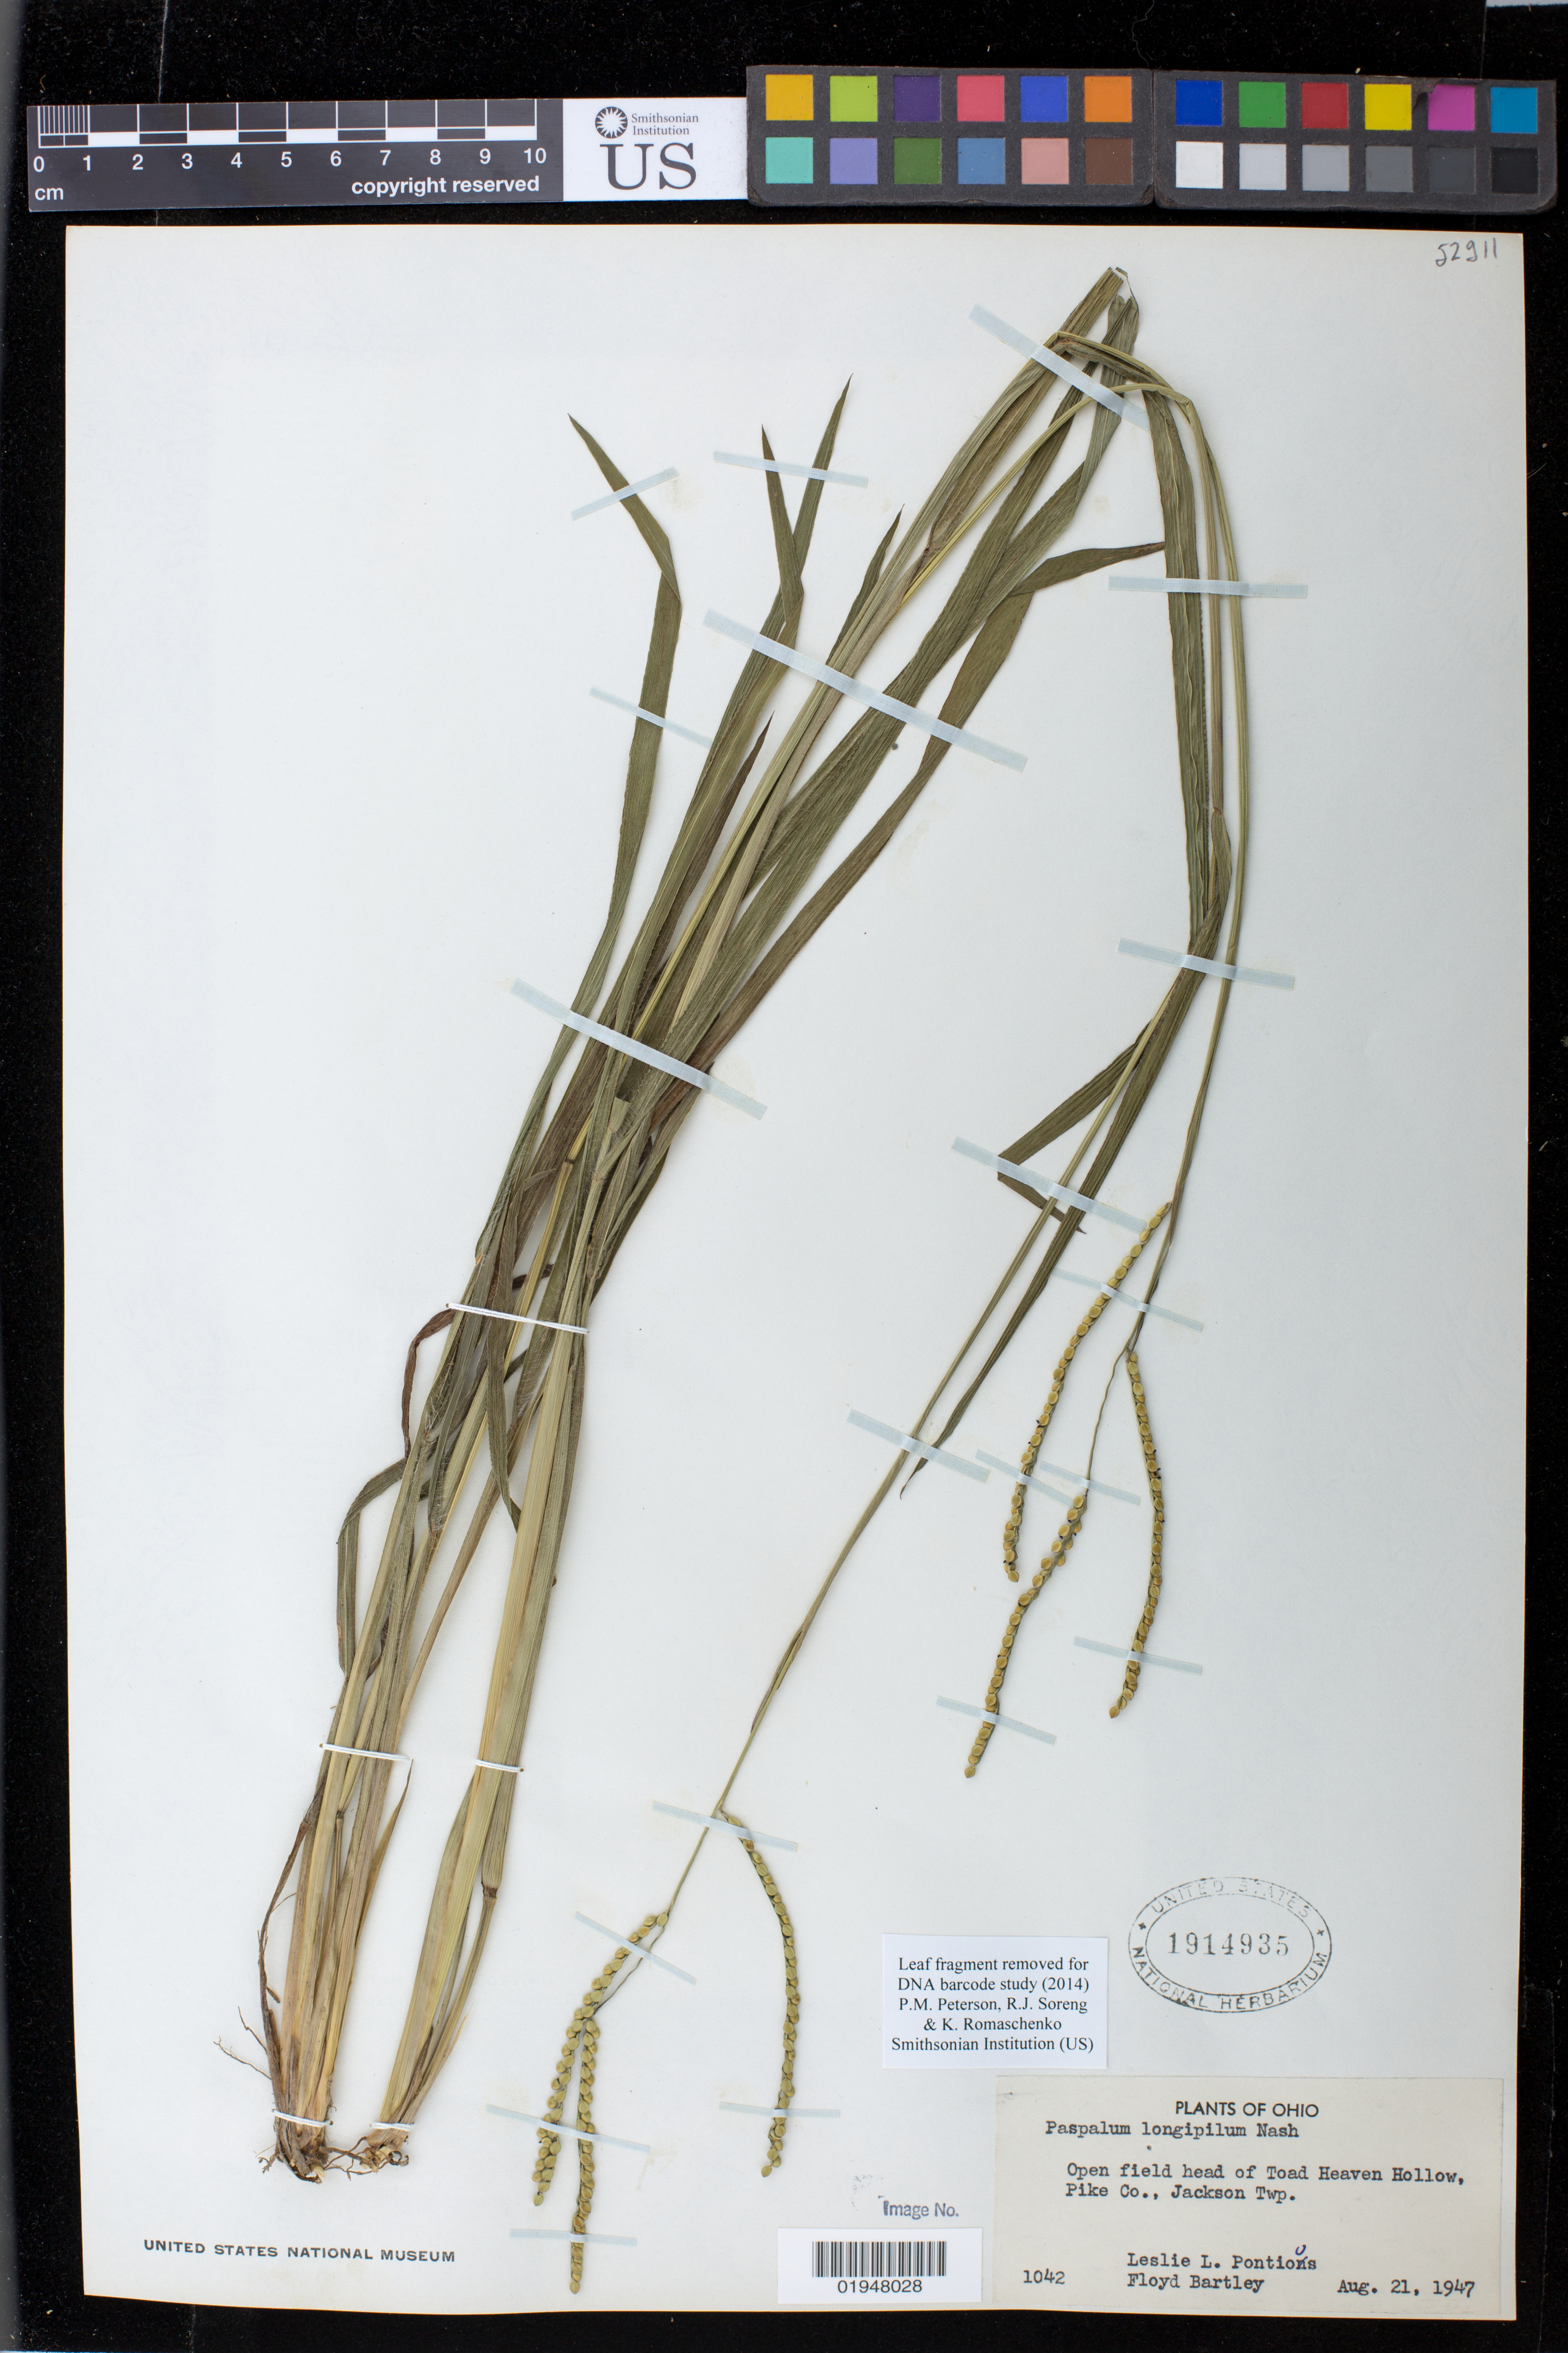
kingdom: Plantae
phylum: Tracheophyta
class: Liliopsida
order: Poales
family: Poaceae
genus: Paspalum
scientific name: Paspalum longipilum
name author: Nash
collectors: L. L. Pontious & F. Bartley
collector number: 1042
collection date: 1947-08-21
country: United States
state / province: Ohio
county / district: Pike County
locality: Open field head of Toad Heaven Hollow, Jackson Twp.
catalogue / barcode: US 1914935